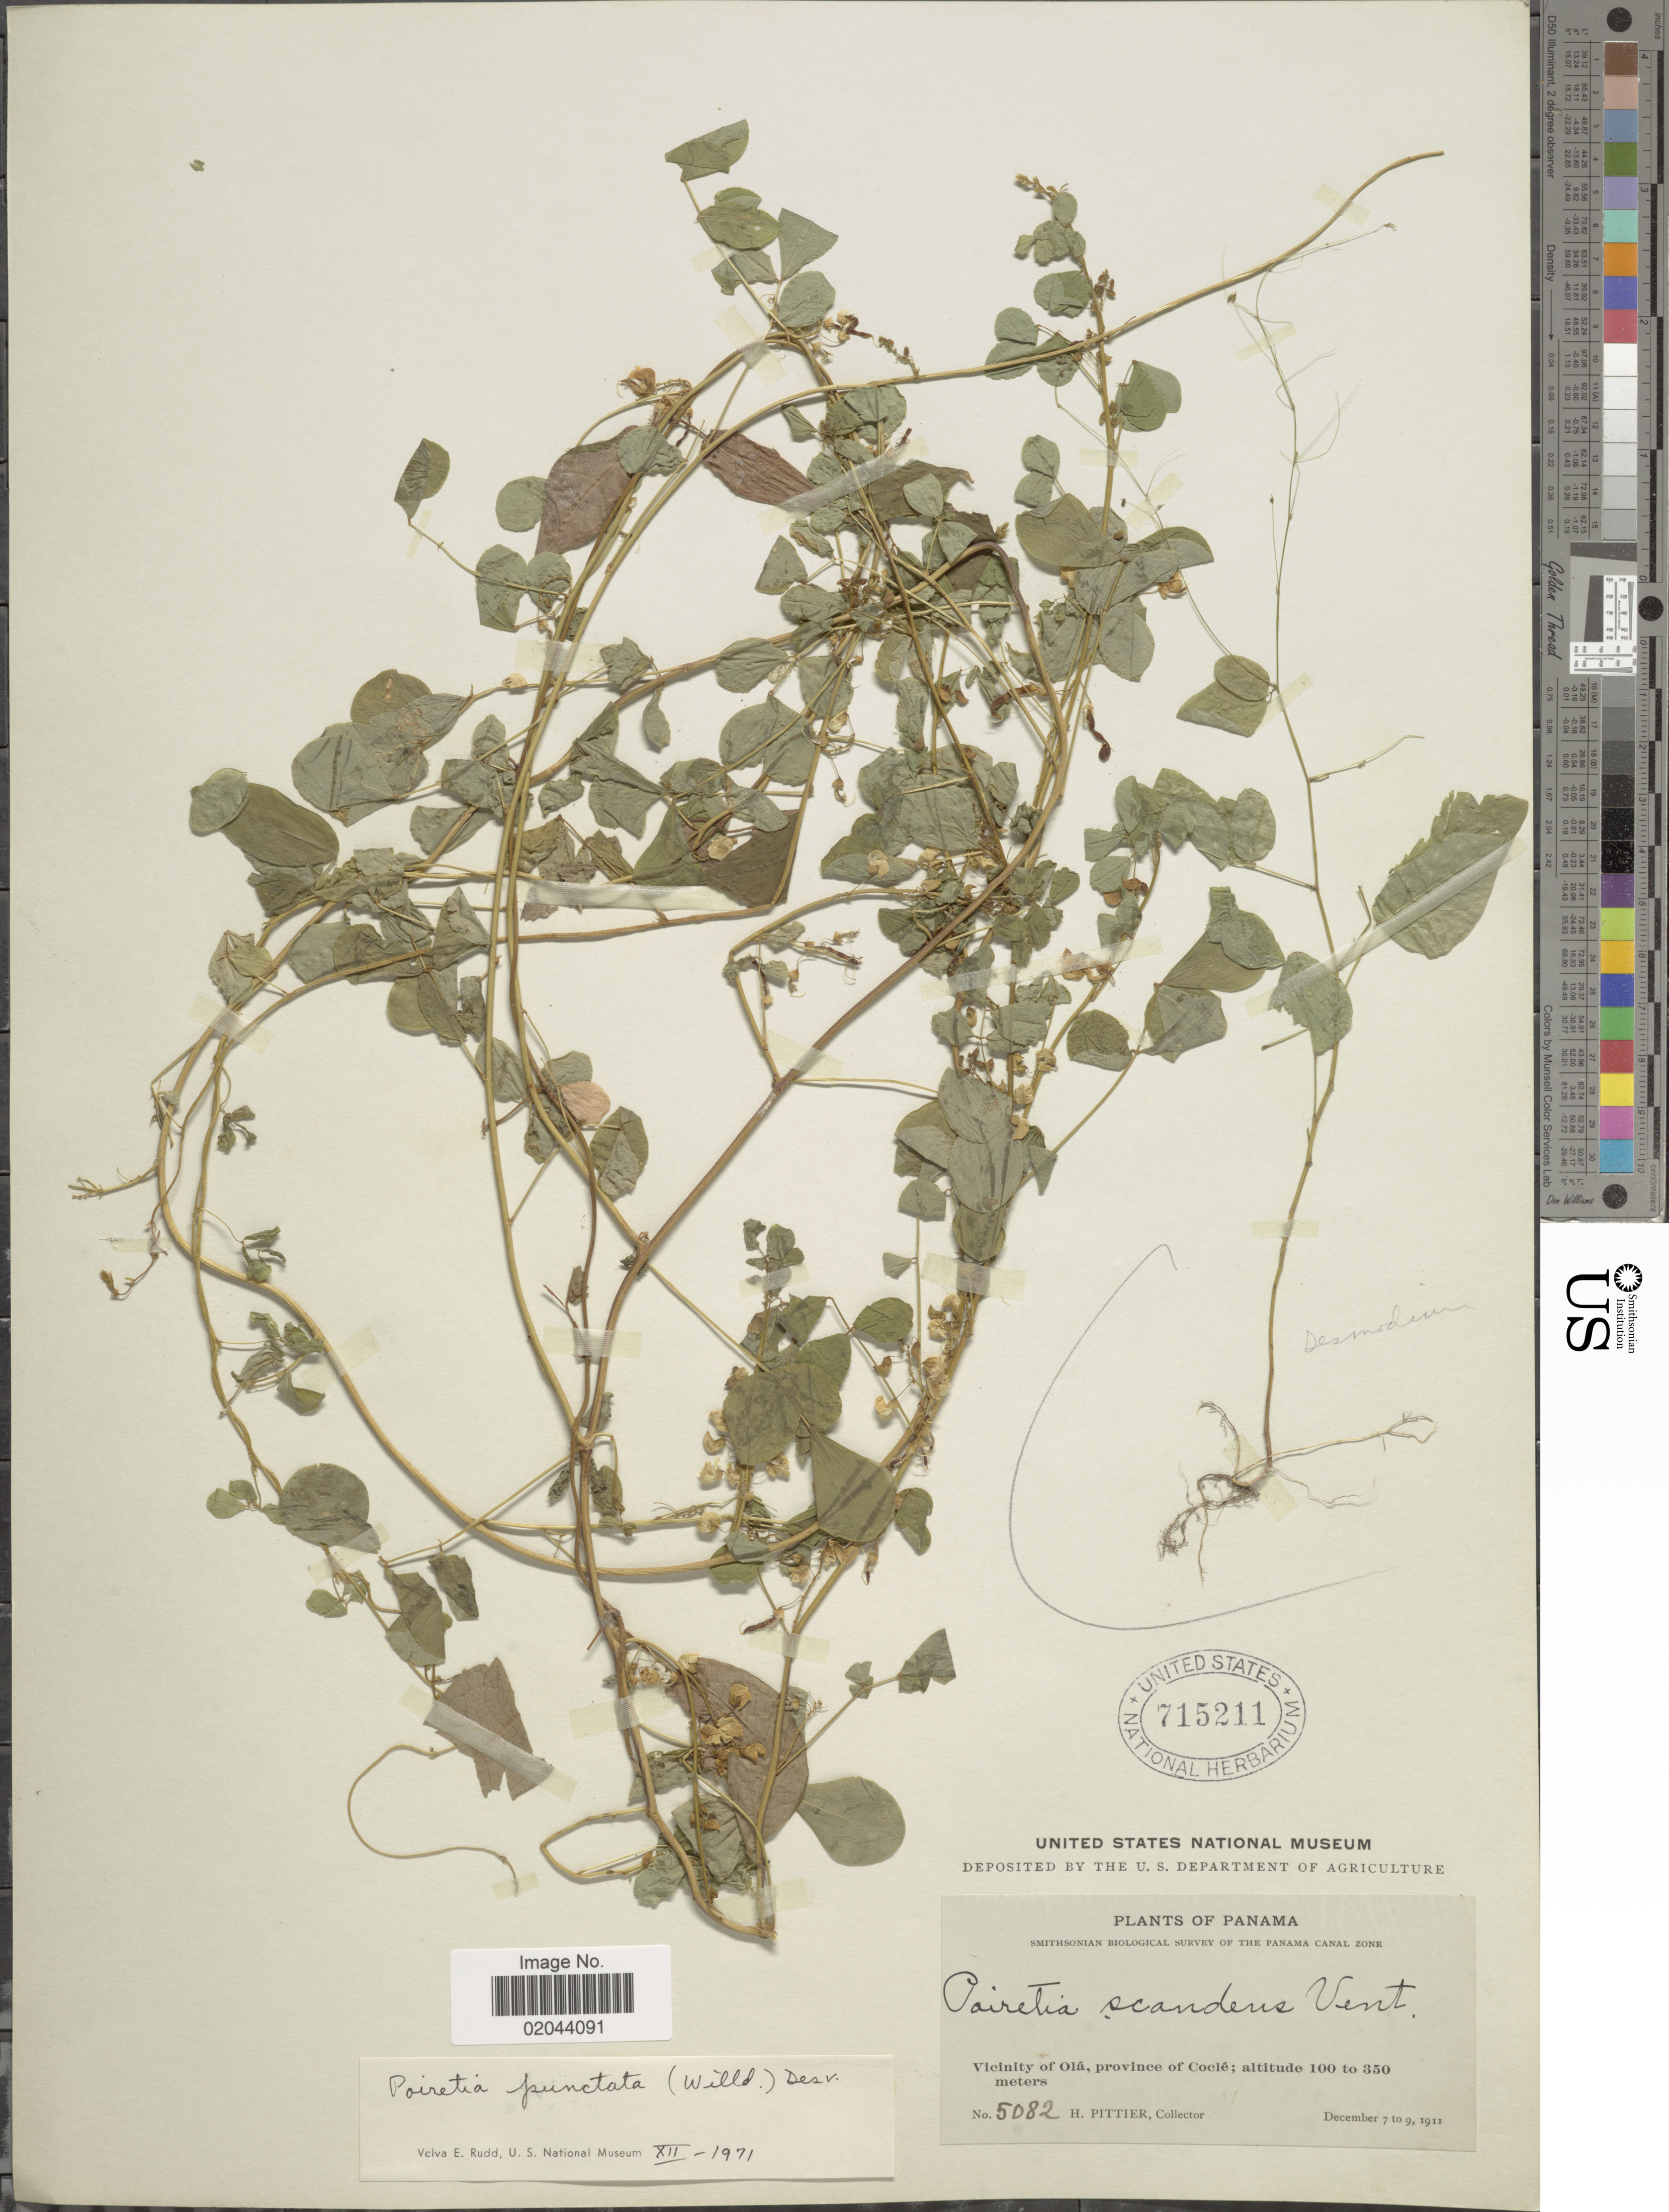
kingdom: Plantae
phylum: Tracheophyta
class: Magnoliopsida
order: Fabales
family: Fabaceae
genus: Poiretia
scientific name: Poiretia scandens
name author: Vent.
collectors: H. F. Pittier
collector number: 5082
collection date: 1911-12-07/1911-12-09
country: Panama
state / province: Coclé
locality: Vicinity of Olá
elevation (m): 100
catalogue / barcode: US 715211